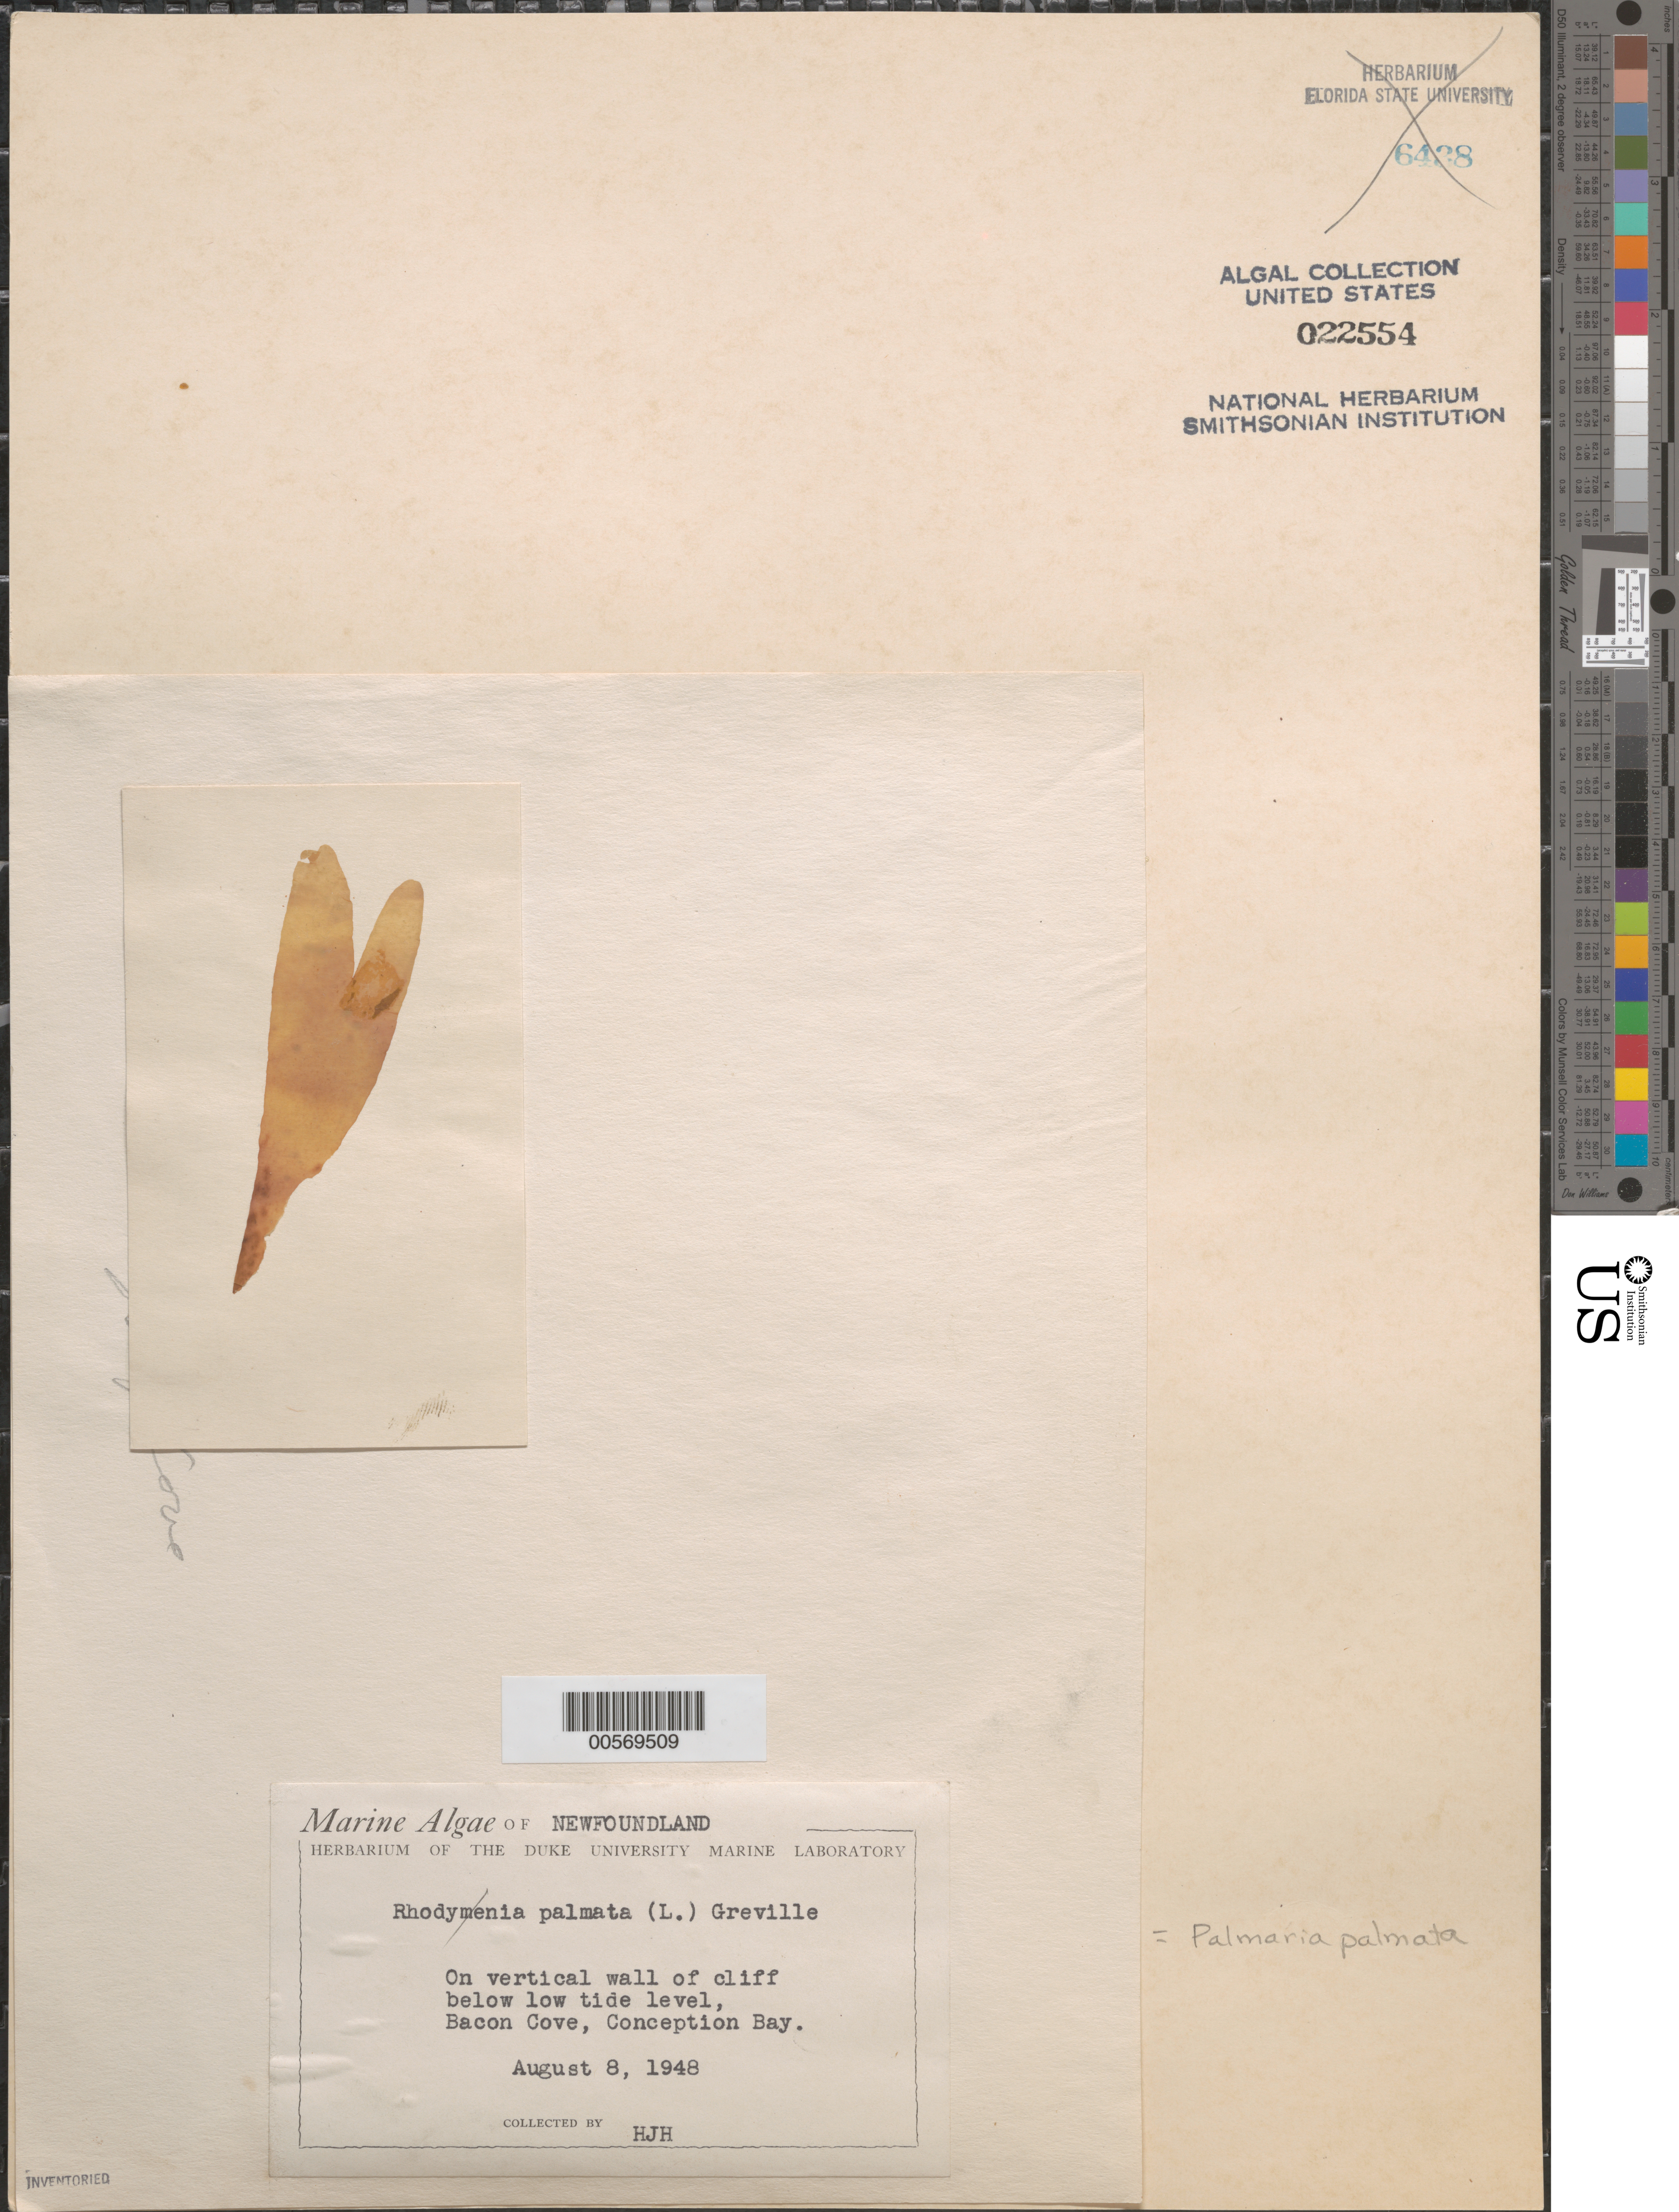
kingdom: Plantae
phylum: Rhodophyta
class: Florideophyceae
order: Palmariales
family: Palmariaceae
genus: Palmaria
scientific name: Palmaria palmata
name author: (L.) F. Weber & D. Mohr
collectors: H. J. Humm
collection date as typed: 08 Aug 1948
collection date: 1948-08-08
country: Canada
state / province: Newfoundland and Labrador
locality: Bacon Cove, Conception Bay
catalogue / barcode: US 22554